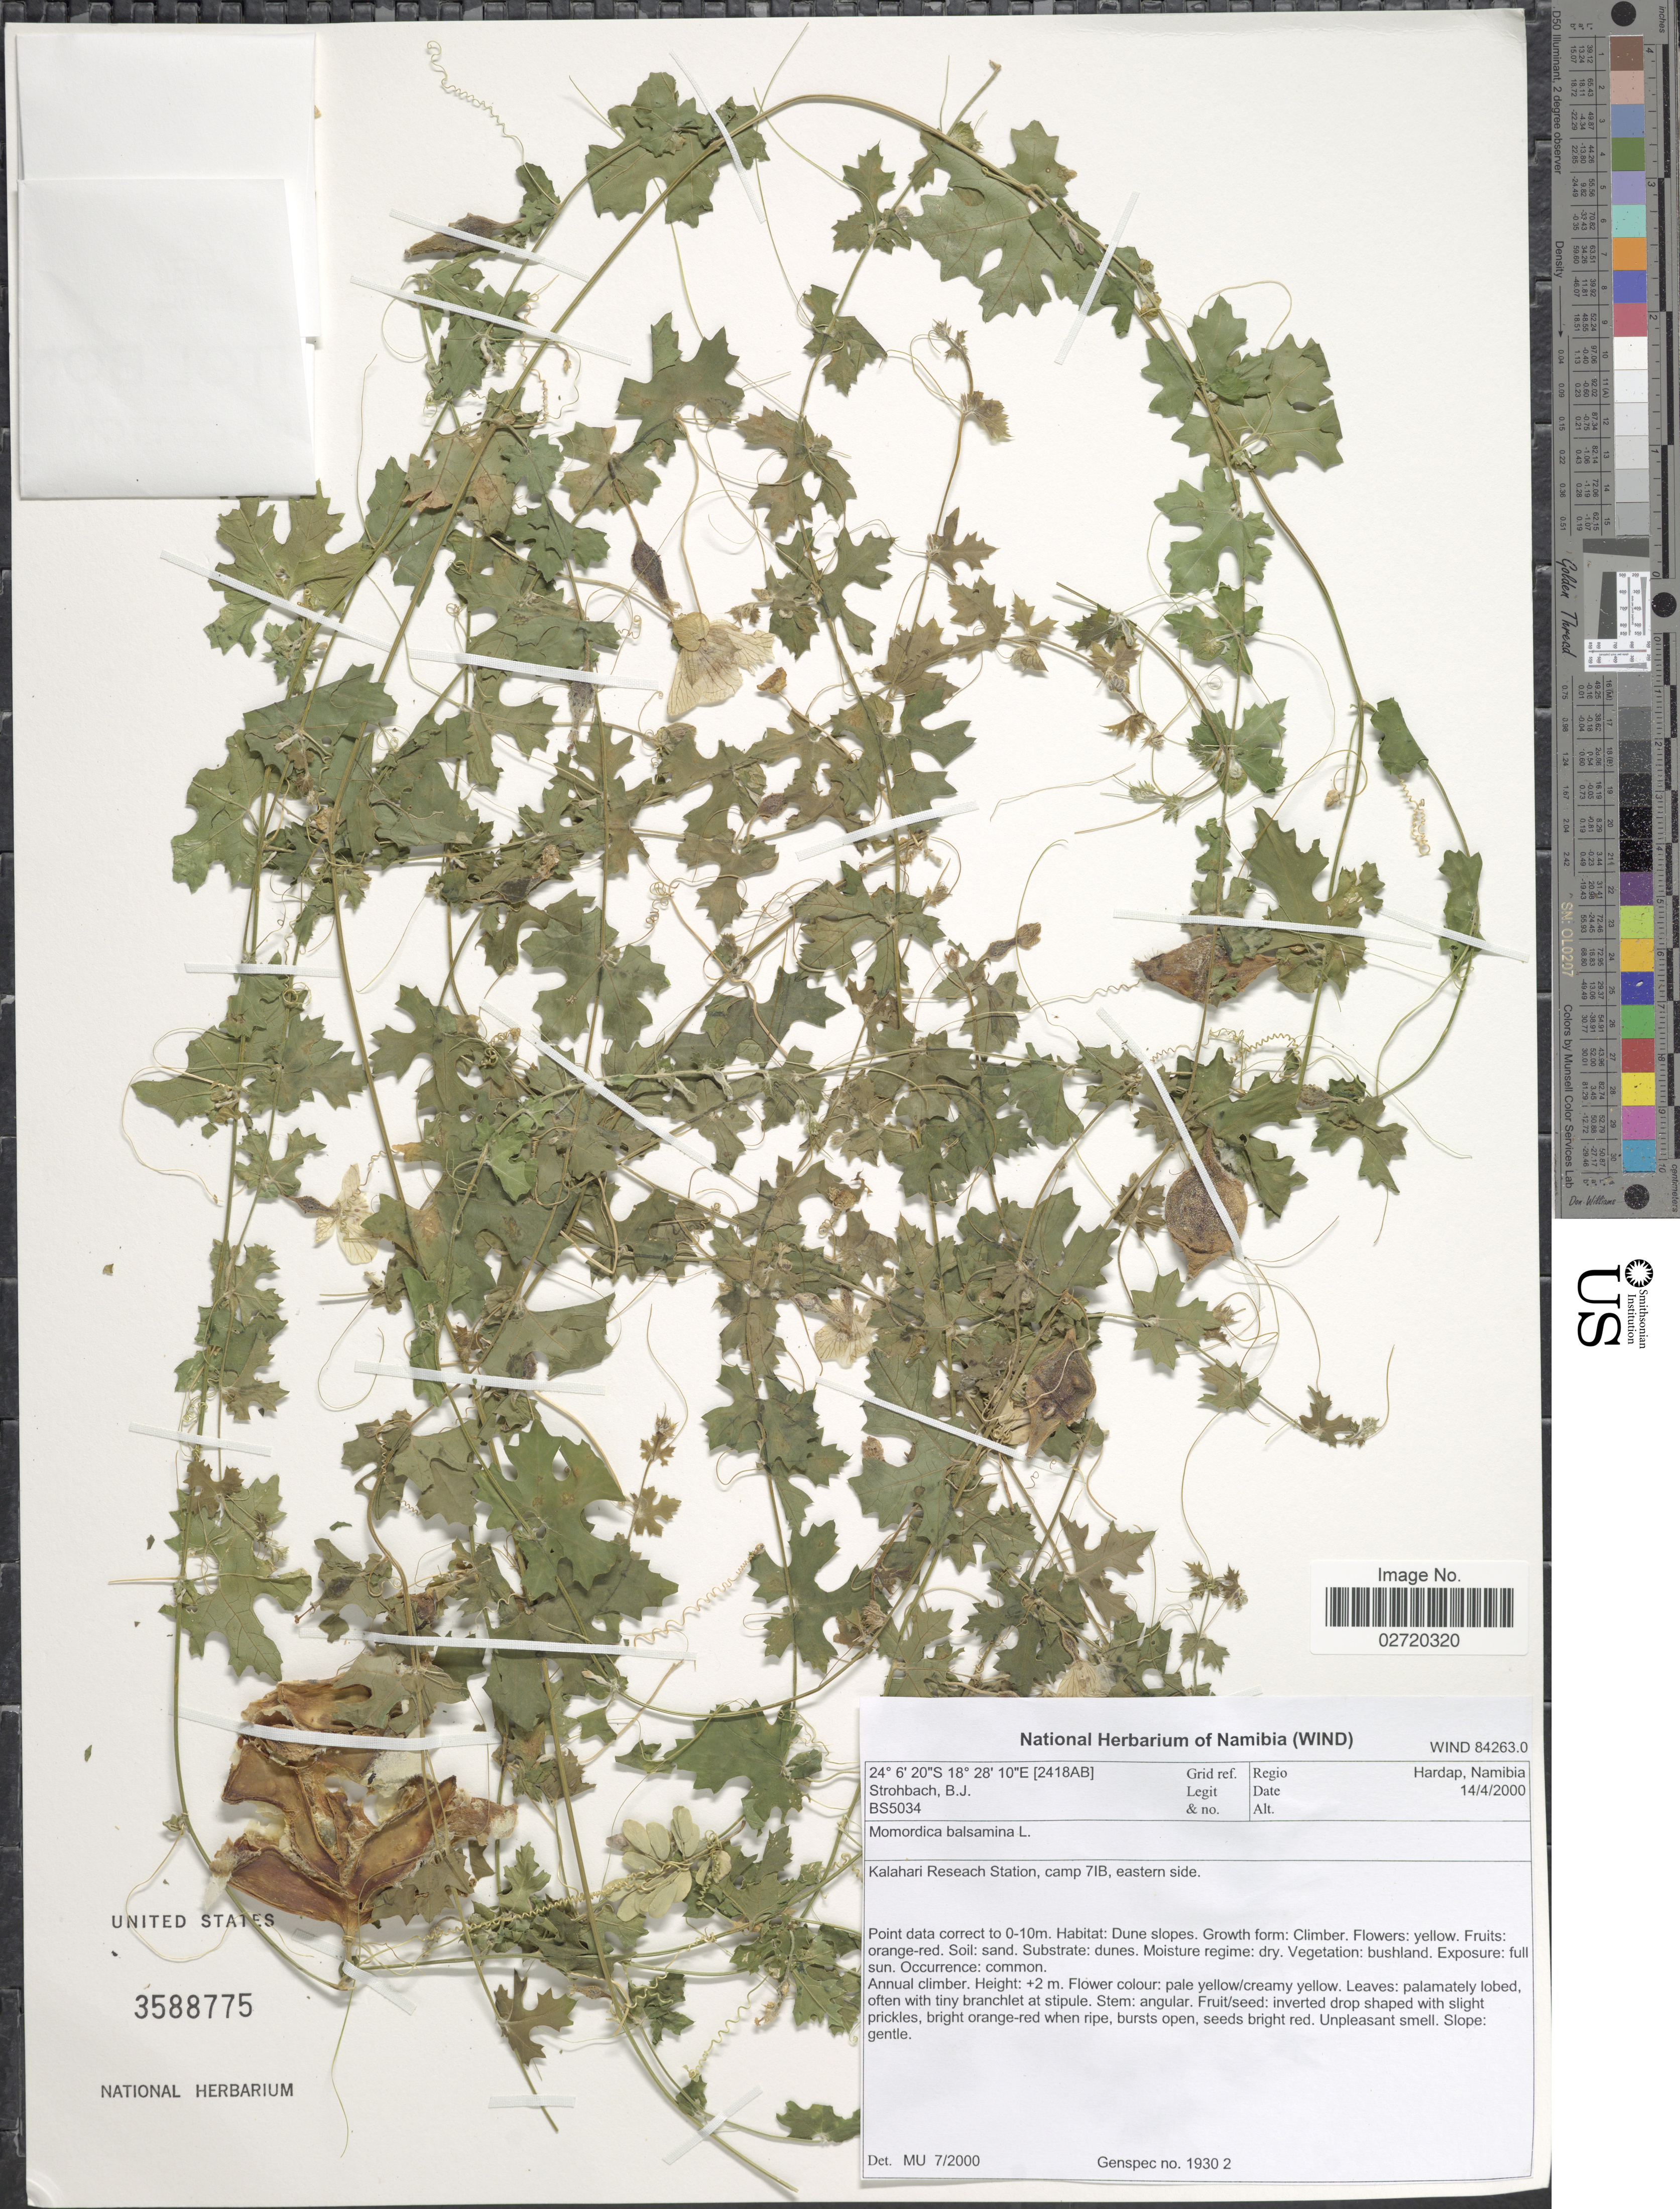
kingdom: Plantae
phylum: Tracheophyta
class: Magnoliopsida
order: Cucurbitales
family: Cucurbitaceae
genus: Momordica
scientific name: Momordica balsamina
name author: L.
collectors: B. Strohbach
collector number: BS5034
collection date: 2000-04-14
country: Namibia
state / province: Hardap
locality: Kalahari Research Station, camp 7IB, eastern side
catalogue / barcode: US 3588775